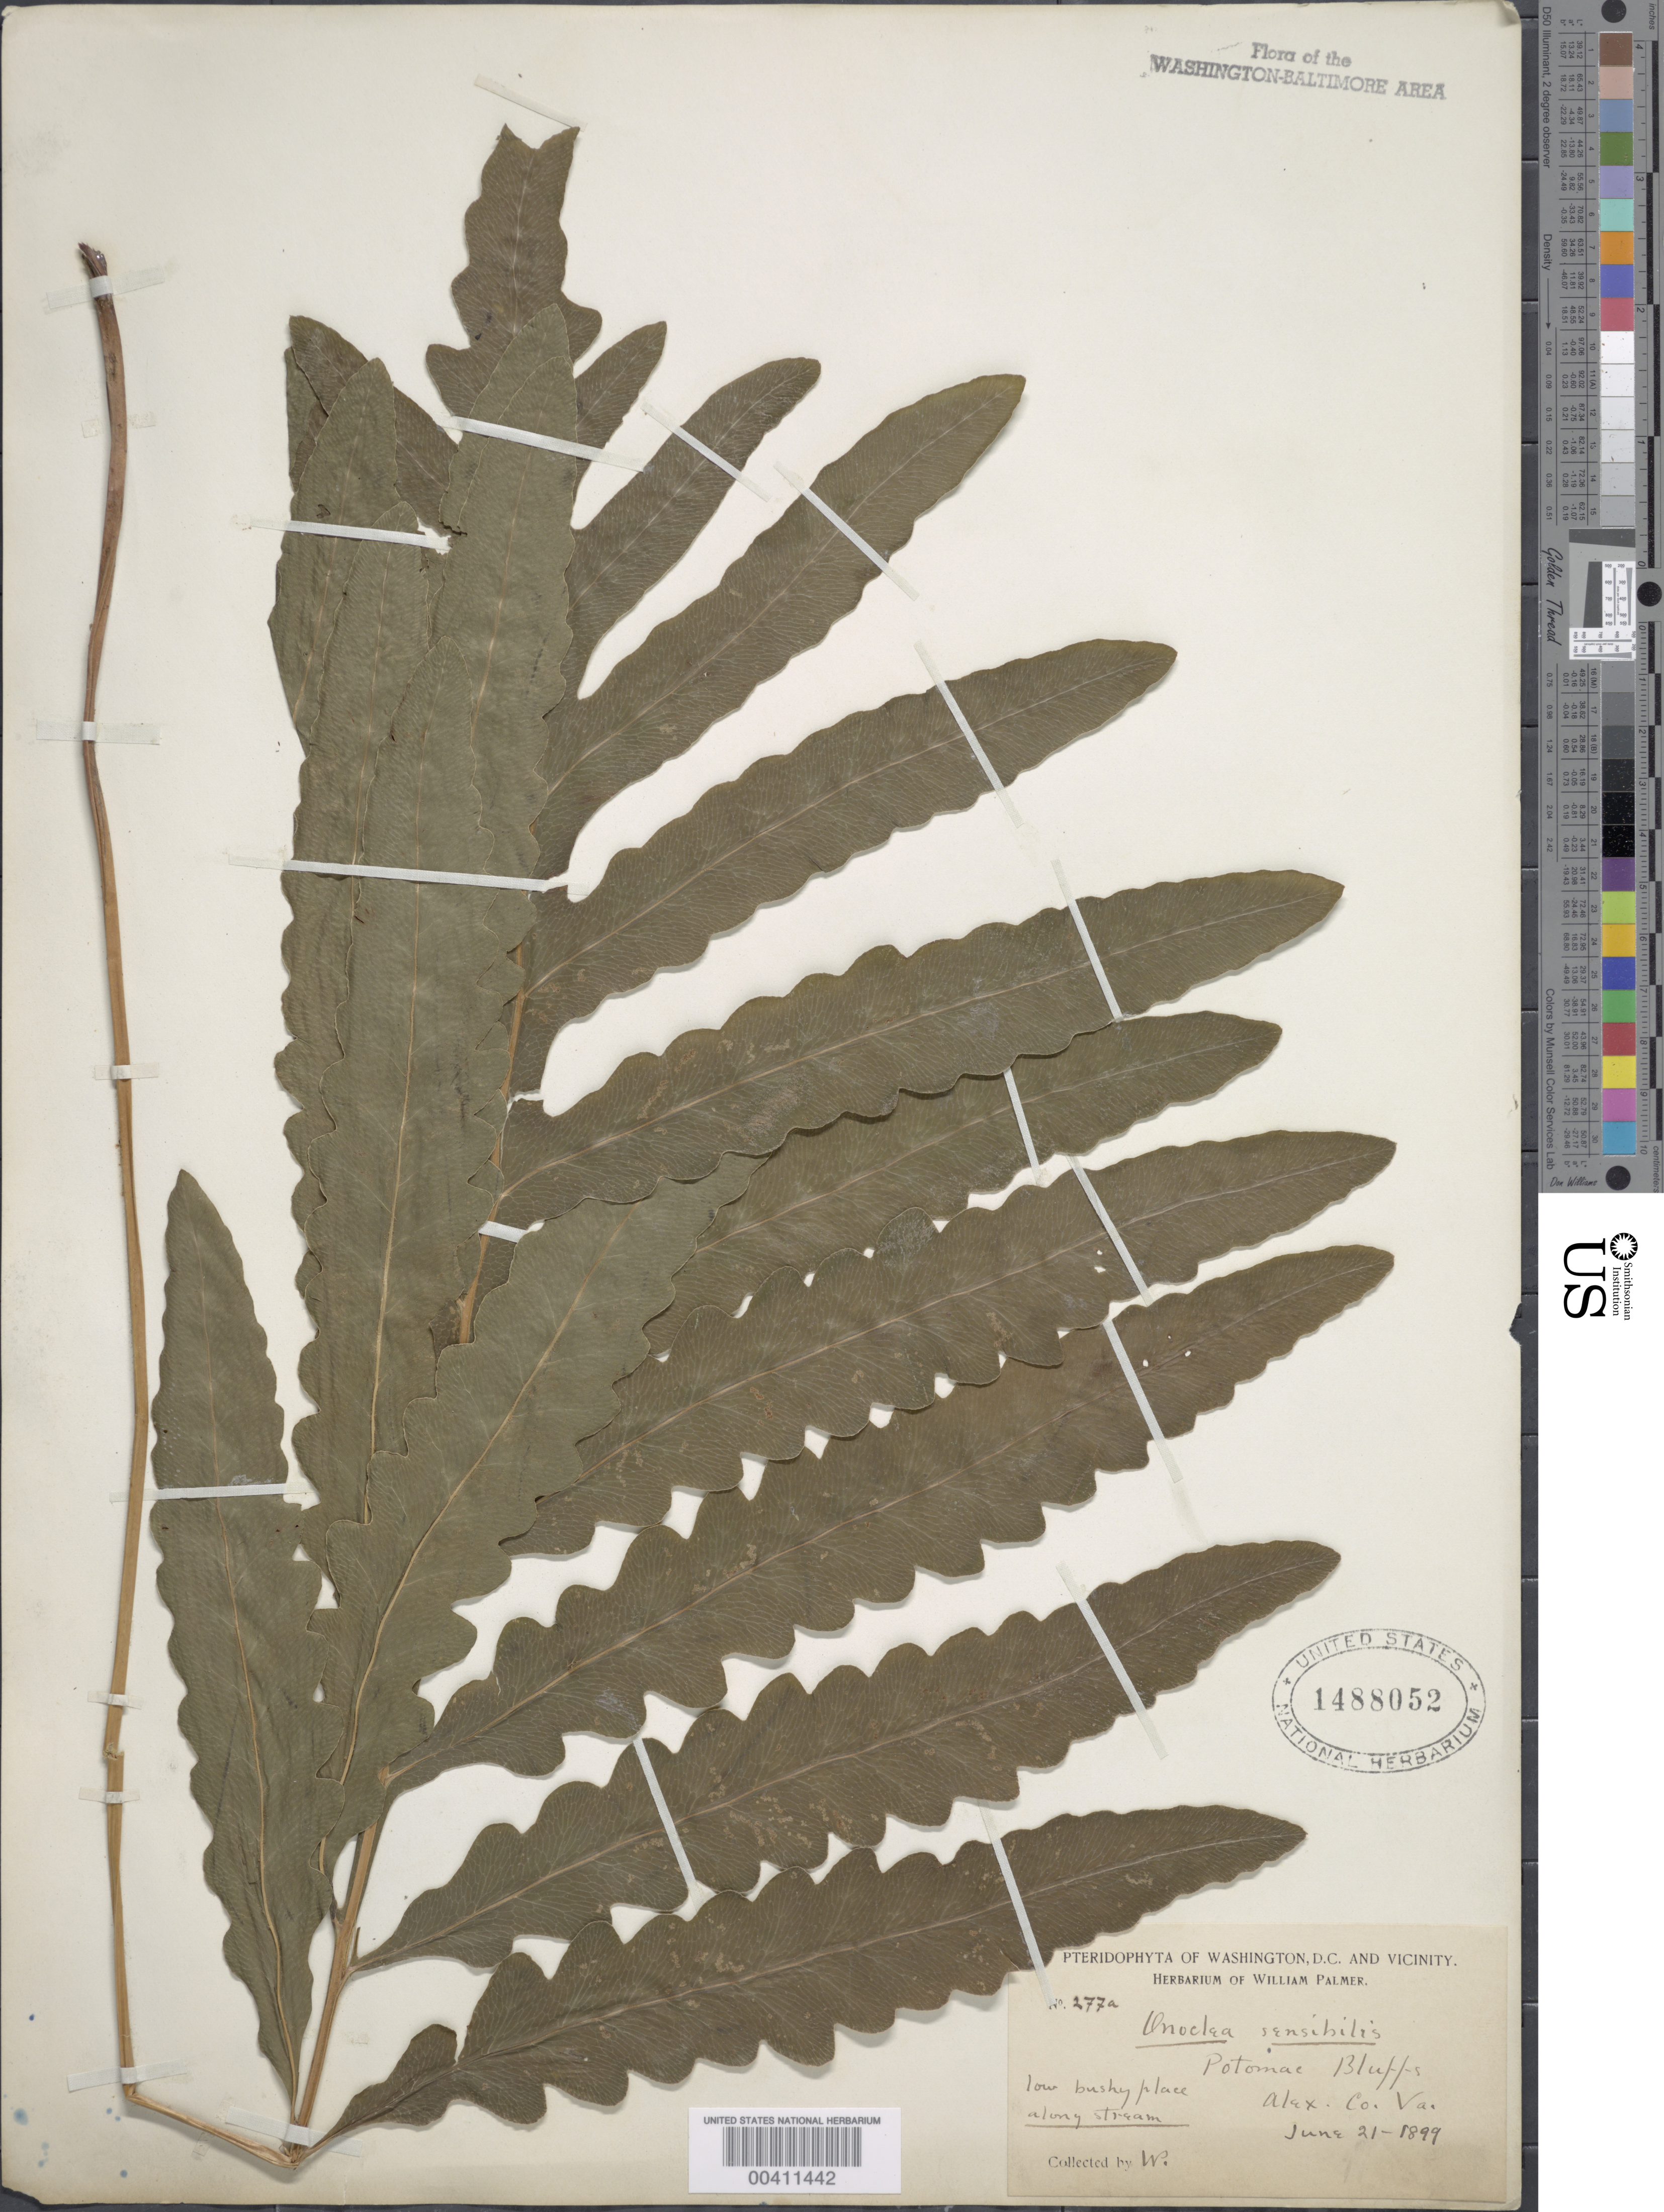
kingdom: Plantae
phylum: Tracheophyta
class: Polypodiopsida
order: Polypodiales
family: Onocleaceae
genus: Onoclea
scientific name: Onoclea sensibilis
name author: L.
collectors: W. Palmer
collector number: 277A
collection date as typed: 21 Jun 1899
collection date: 1899-06-21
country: United States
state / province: Virginia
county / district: Fairfax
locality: Potomac Bluffs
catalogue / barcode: US 1488052